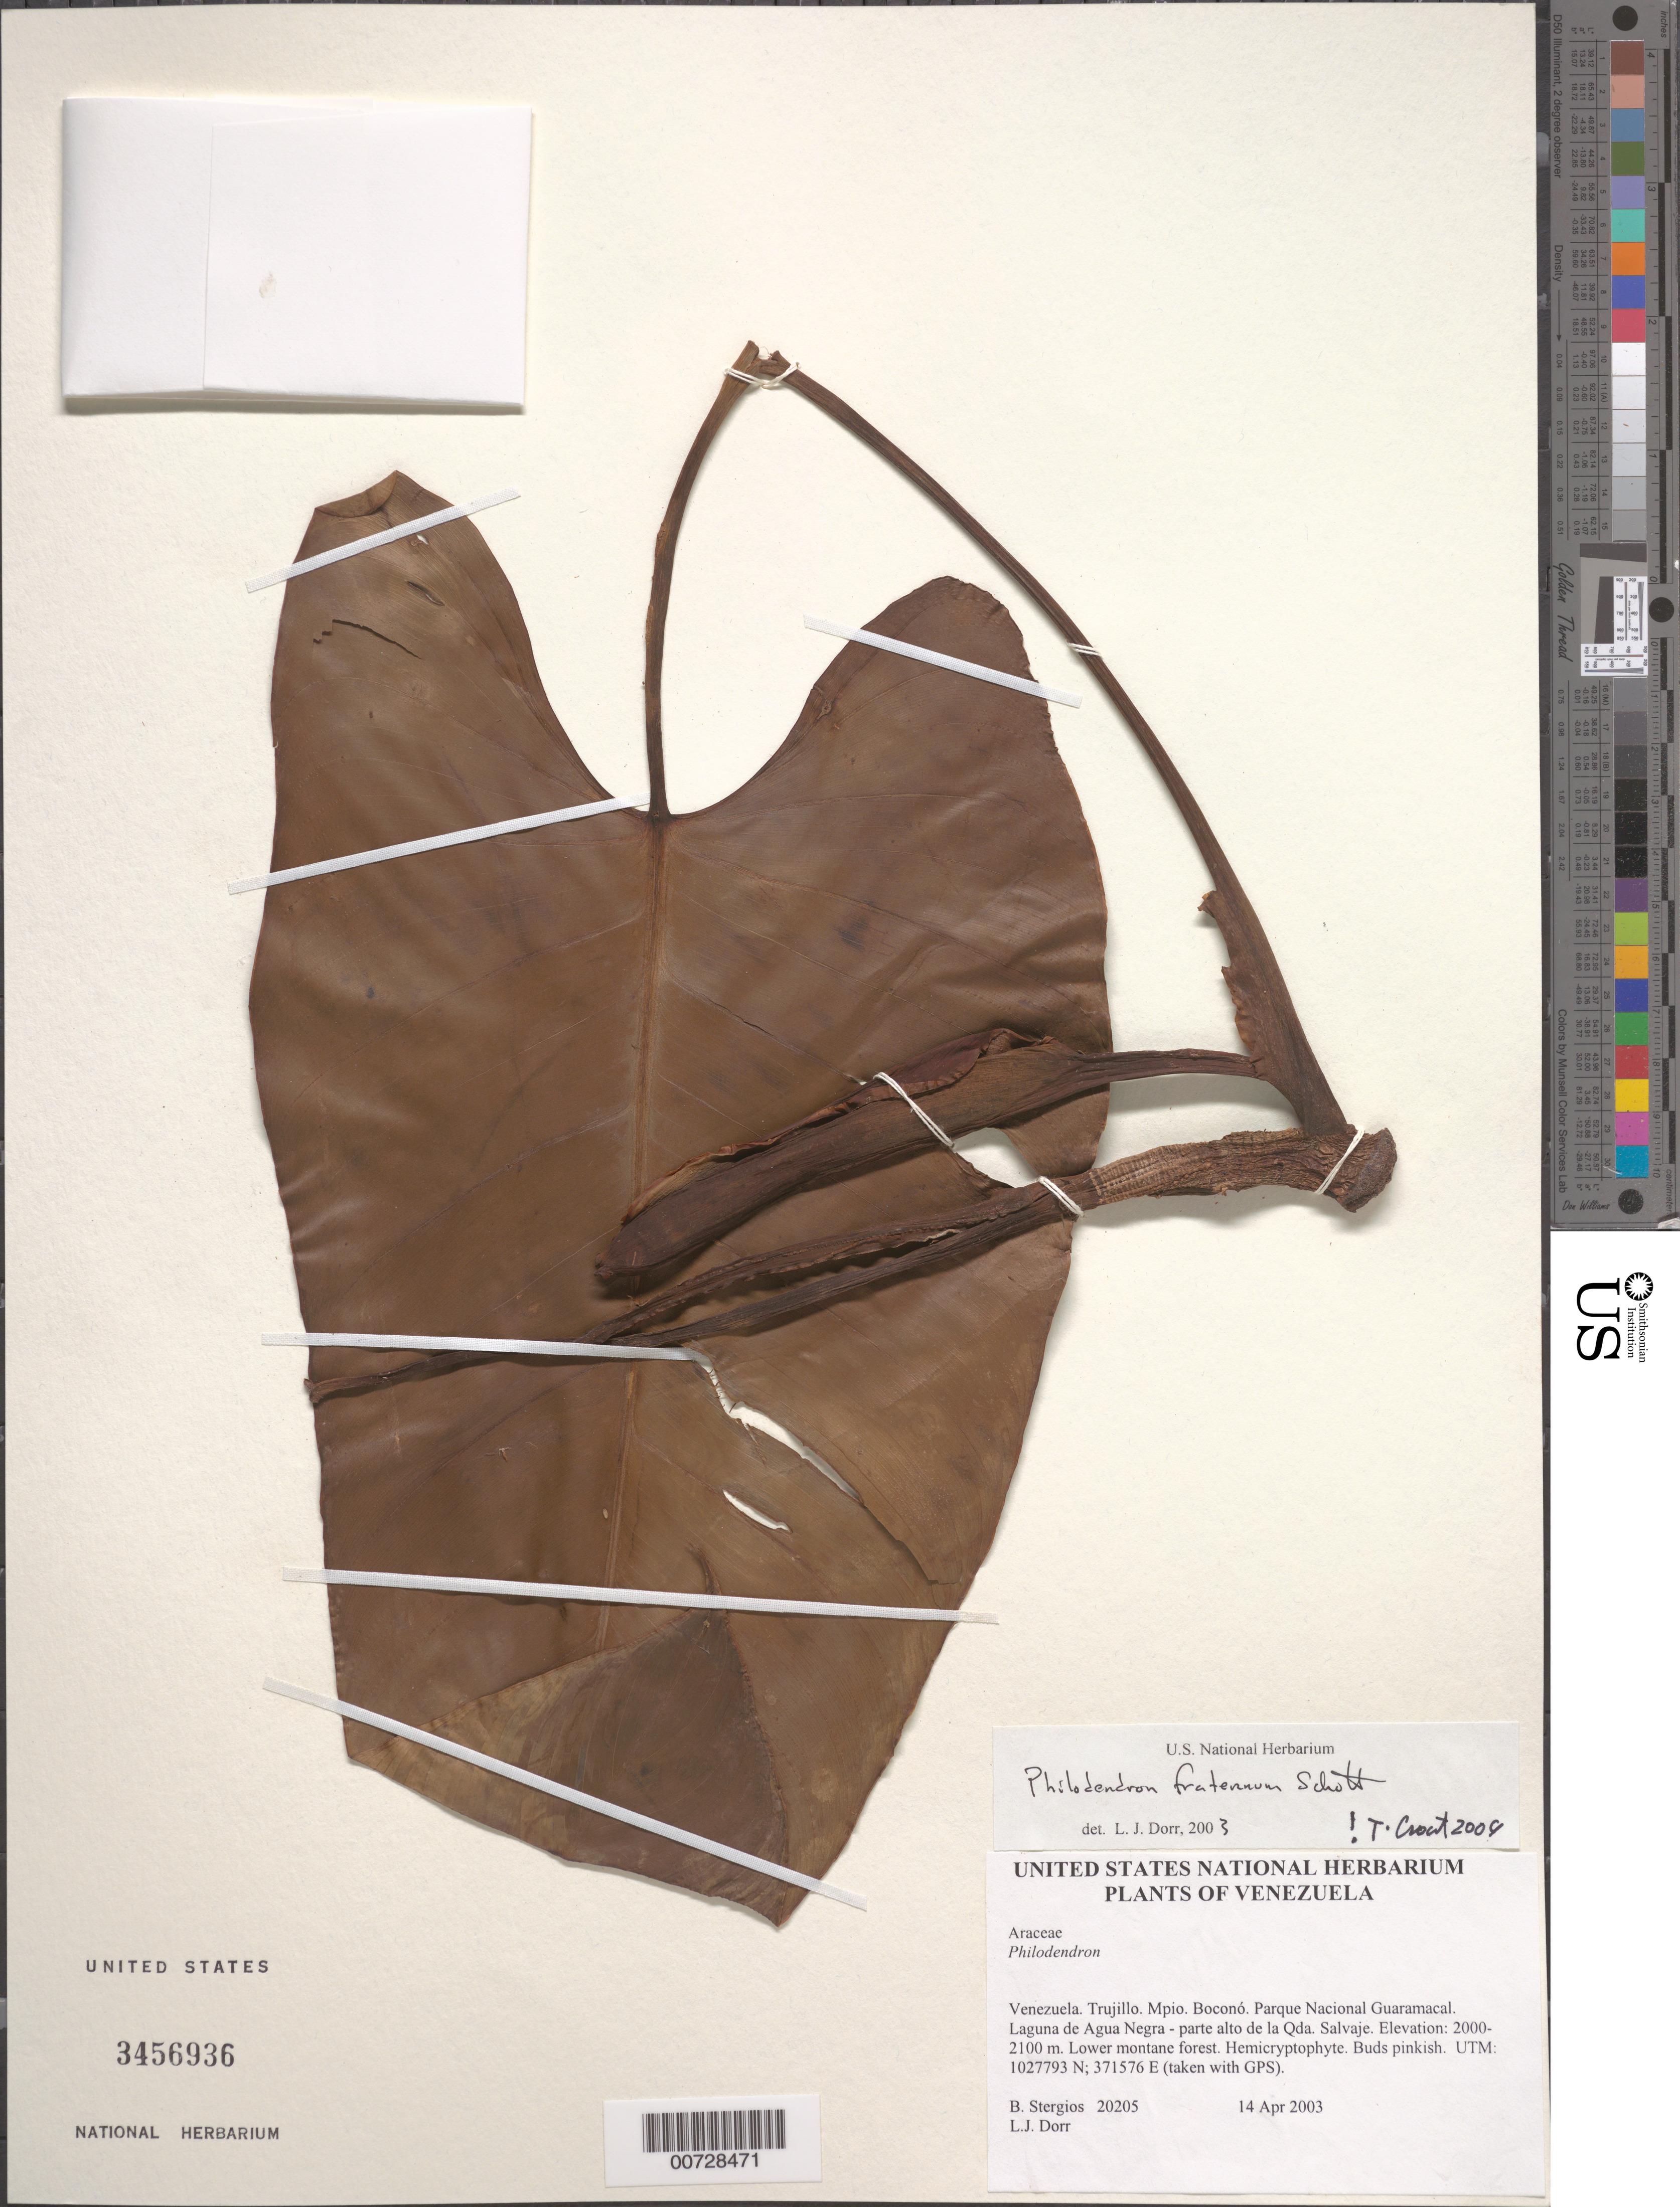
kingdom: Plantae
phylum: Tracheophyta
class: Liliopsida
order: Alismatales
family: Araceae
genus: Philodendron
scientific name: Philodendron fraternum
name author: Schott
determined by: Dorr, L. J., (BOT), Smithsonian Institution - National Museum of Natural History (UNITED STATES)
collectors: B. G. Stergios & L. J. Dorr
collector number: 20205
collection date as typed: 14 Apr 2003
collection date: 2003-04-14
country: Venezuela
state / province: Trujillo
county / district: Boconó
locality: Parque Nacional Guaramacal. Laguna de Agua Negra - parte alto de la Qda. Salvaje.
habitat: Lower montane forest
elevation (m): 2000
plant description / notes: K, PORT, US, VEN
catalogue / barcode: US 3456936